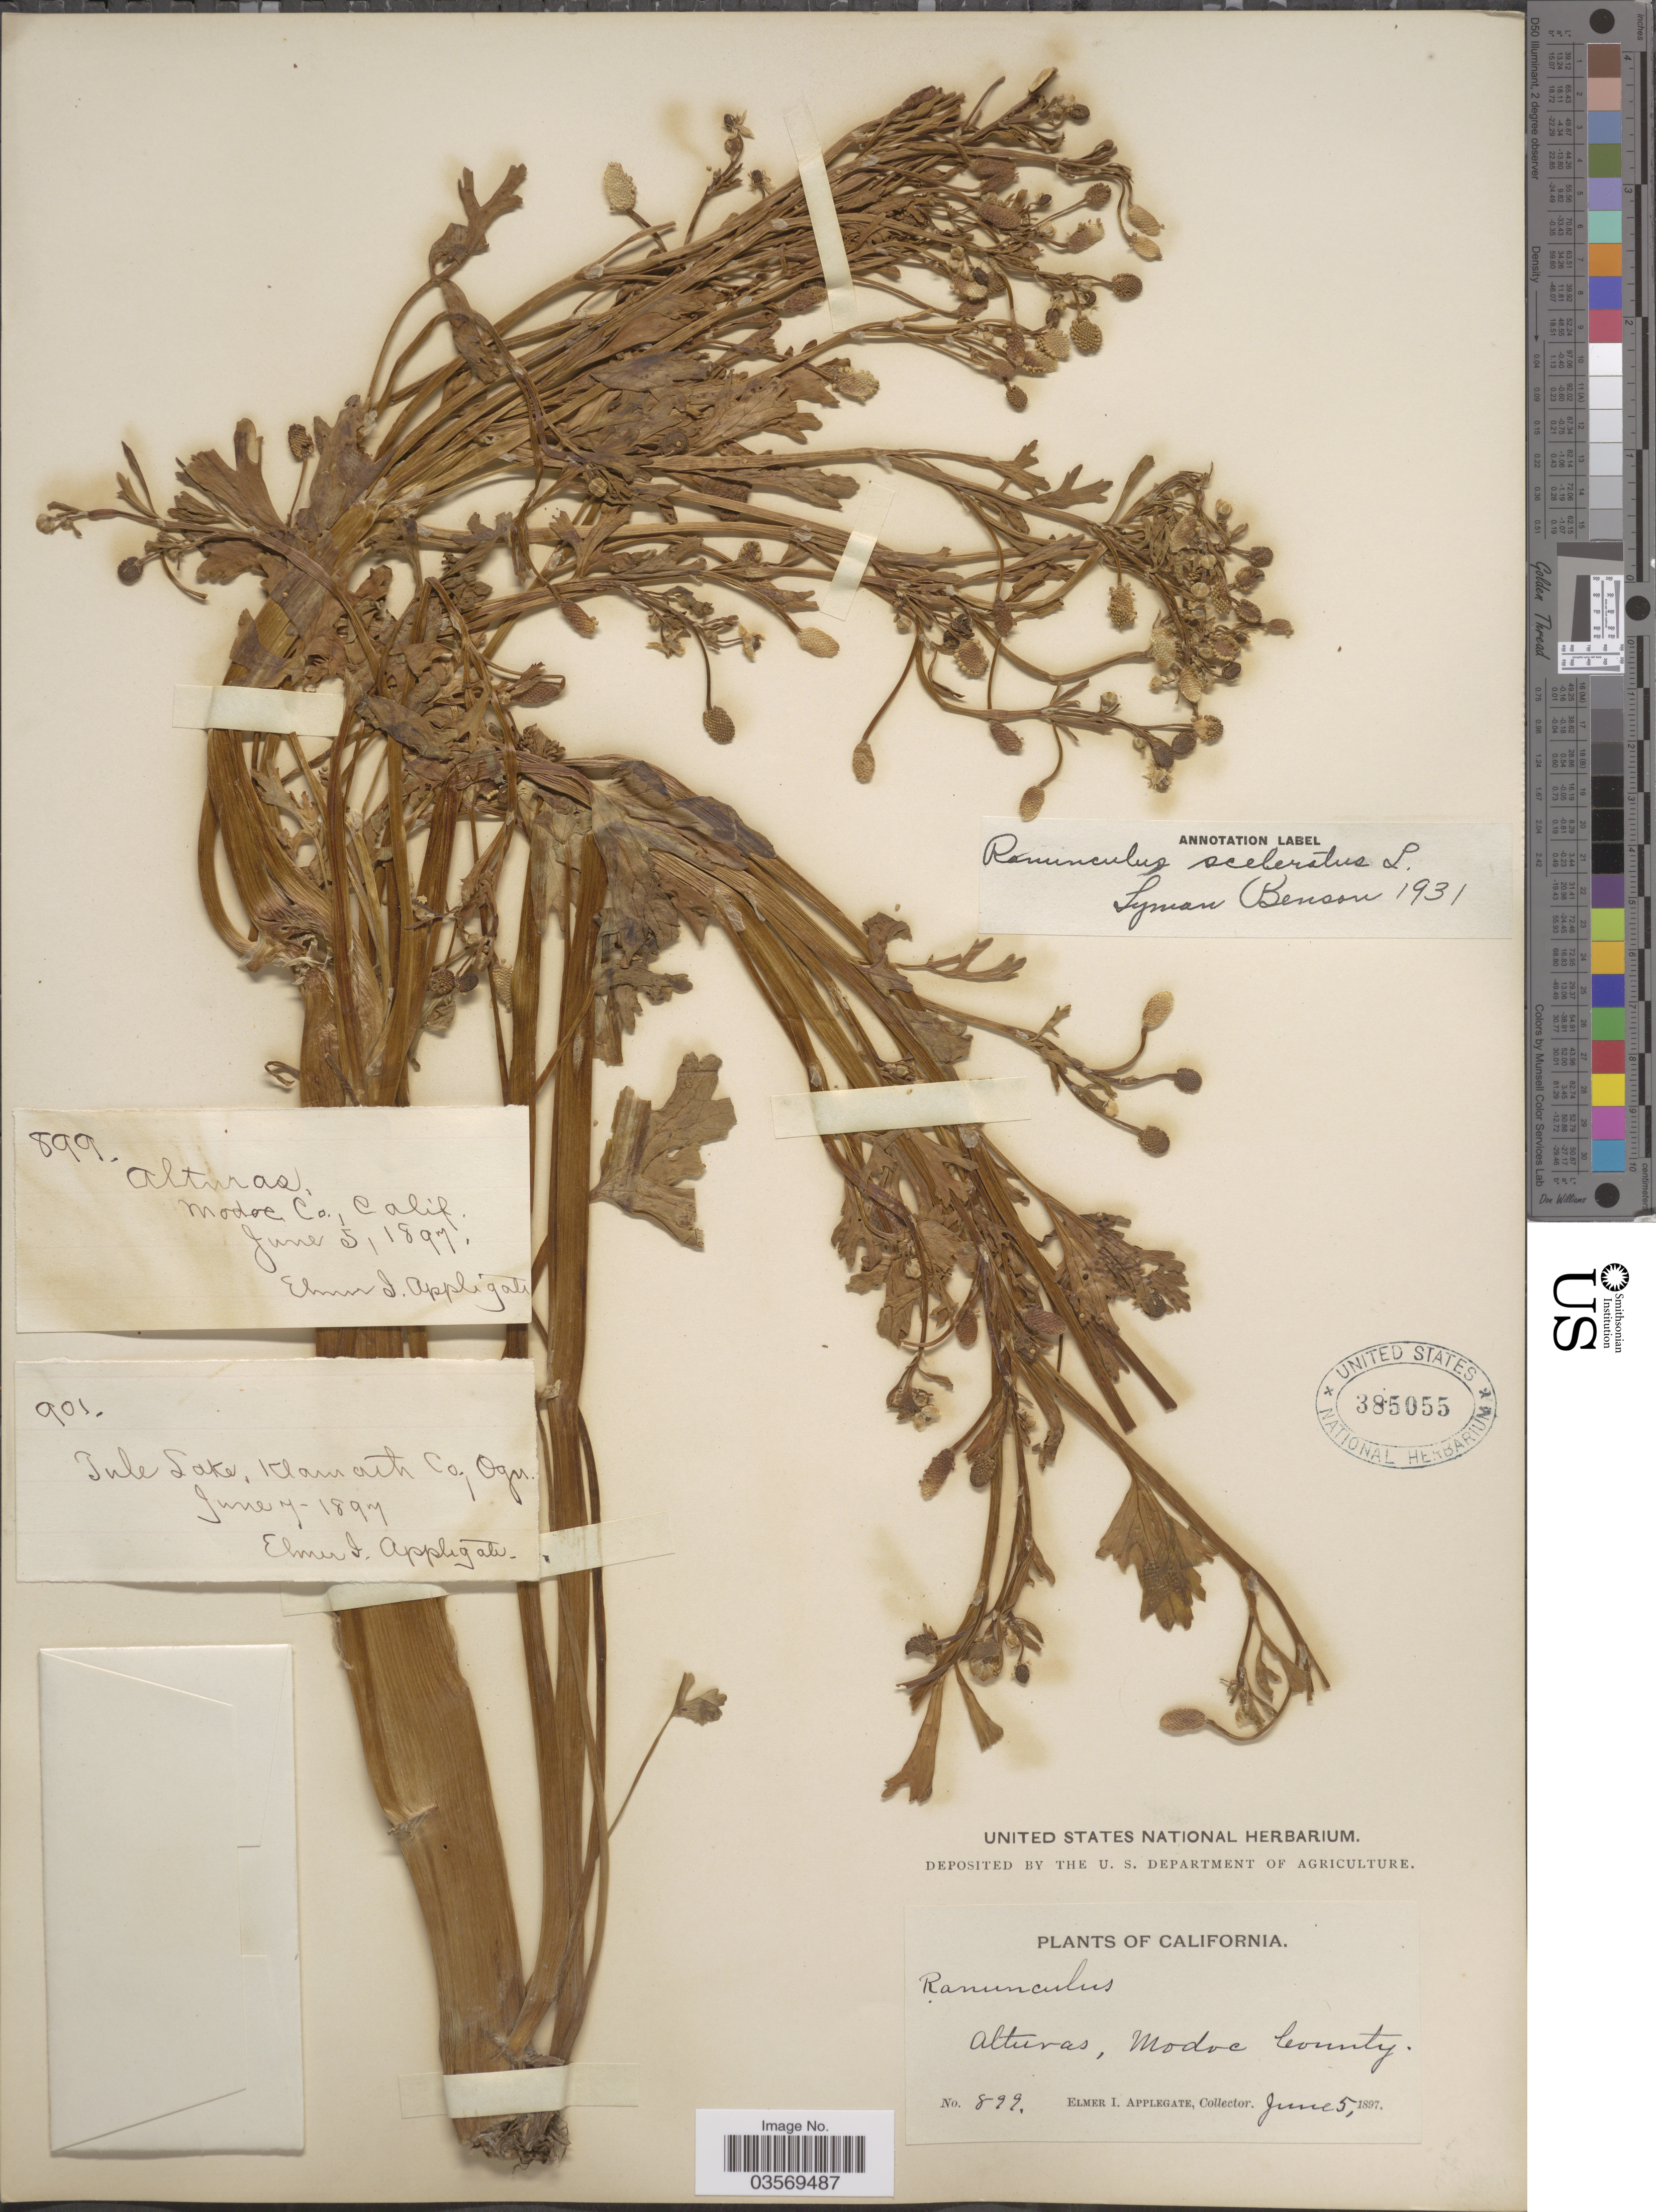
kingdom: Plantae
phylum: Tracheophyta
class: Magnoliopsida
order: Ranunculales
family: Ranunculaceae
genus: Ranunculus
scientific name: Ranunculus sceleratus var. multifidus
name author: Nutt.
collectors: E. I. Applegate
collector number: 901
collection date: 1897-06-07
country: United States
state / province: Oregon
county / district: Klamath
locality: Ink Lake, Klamath Co.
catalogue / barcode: US 385055-2